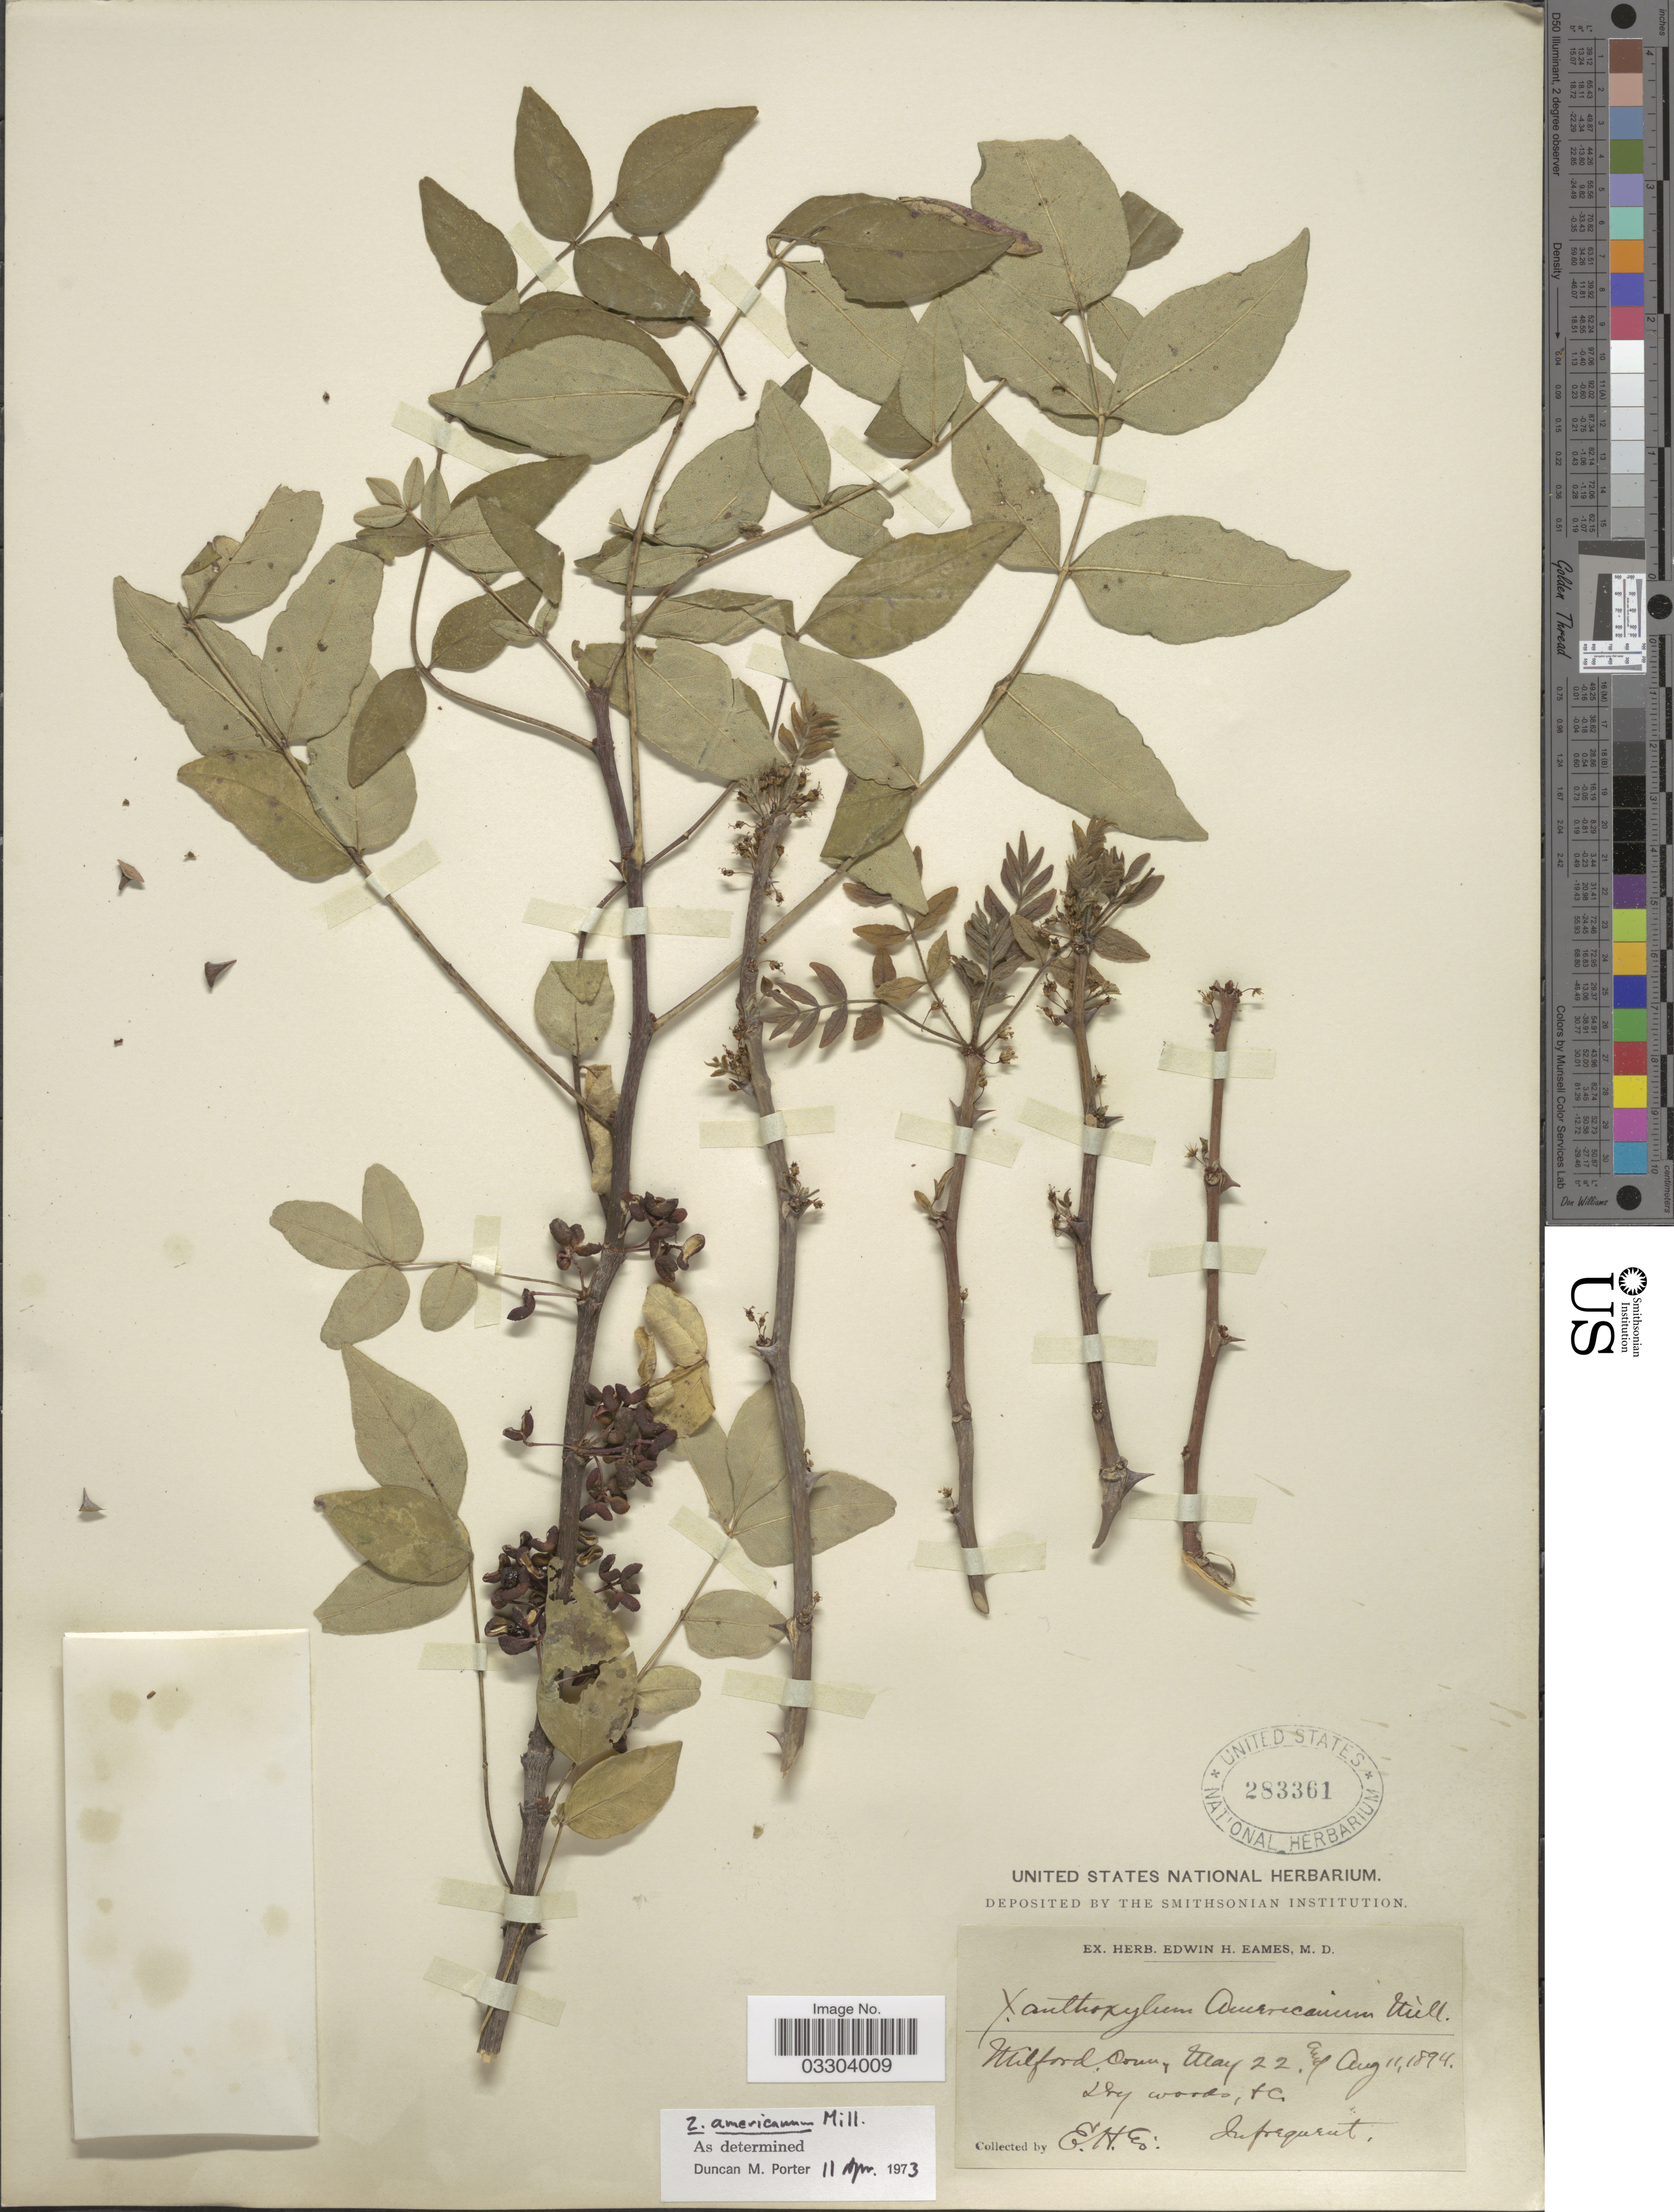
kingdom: Plantae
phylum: Tracheophyta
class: Magnoliopsida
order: Sapindales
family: Rutaceae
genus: Zanthoxylum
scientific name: Zanthoxylum americanum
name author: Mill.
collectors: E. H. Eames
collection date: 1894-05-22/1894-08-11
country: United States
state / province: Connecticut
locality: Milford.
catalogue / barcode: US 283361